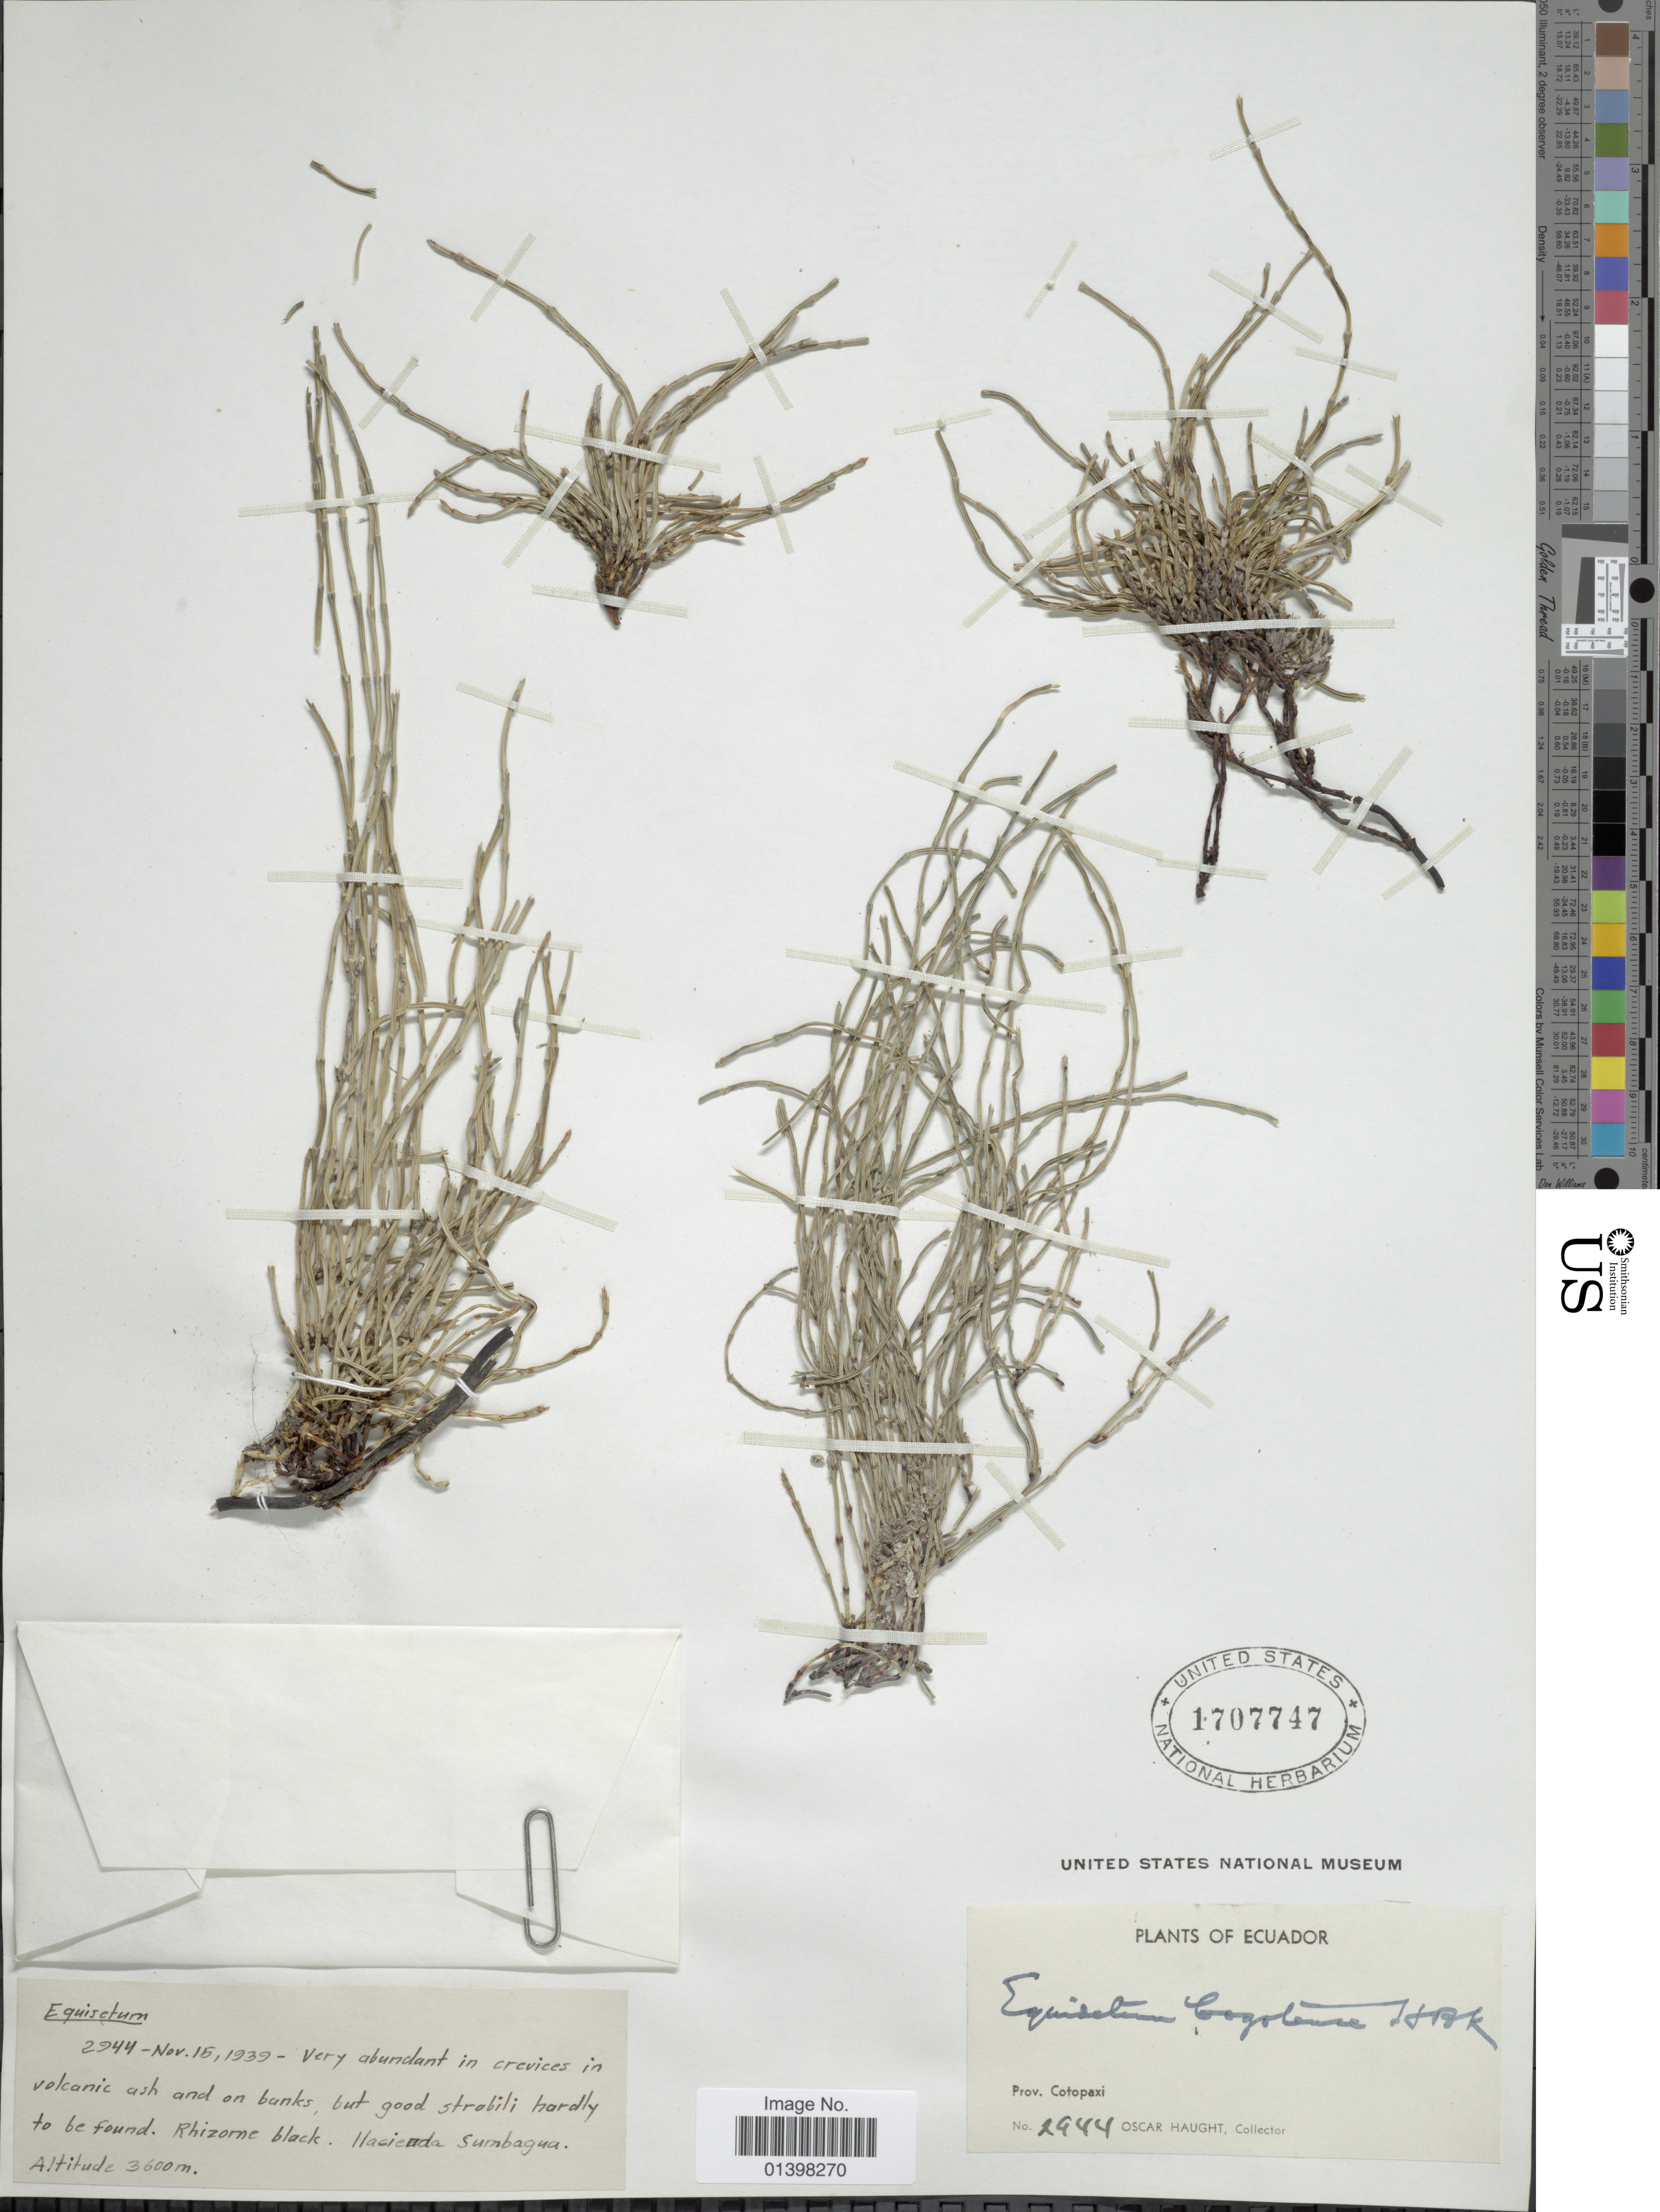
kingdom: Plantae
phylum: Tracheophyta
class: Polypodiopsida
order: Equisetales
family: Equisetaceae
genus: Equisetum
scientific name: Equisetum bogotense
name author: Kunth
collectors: O. L. Haught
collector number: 2944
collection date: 1939-11-15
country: Ecuador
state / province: Cotopaxi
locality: Hacienda Sumbagua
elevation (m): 3600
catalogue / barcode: US 1707747